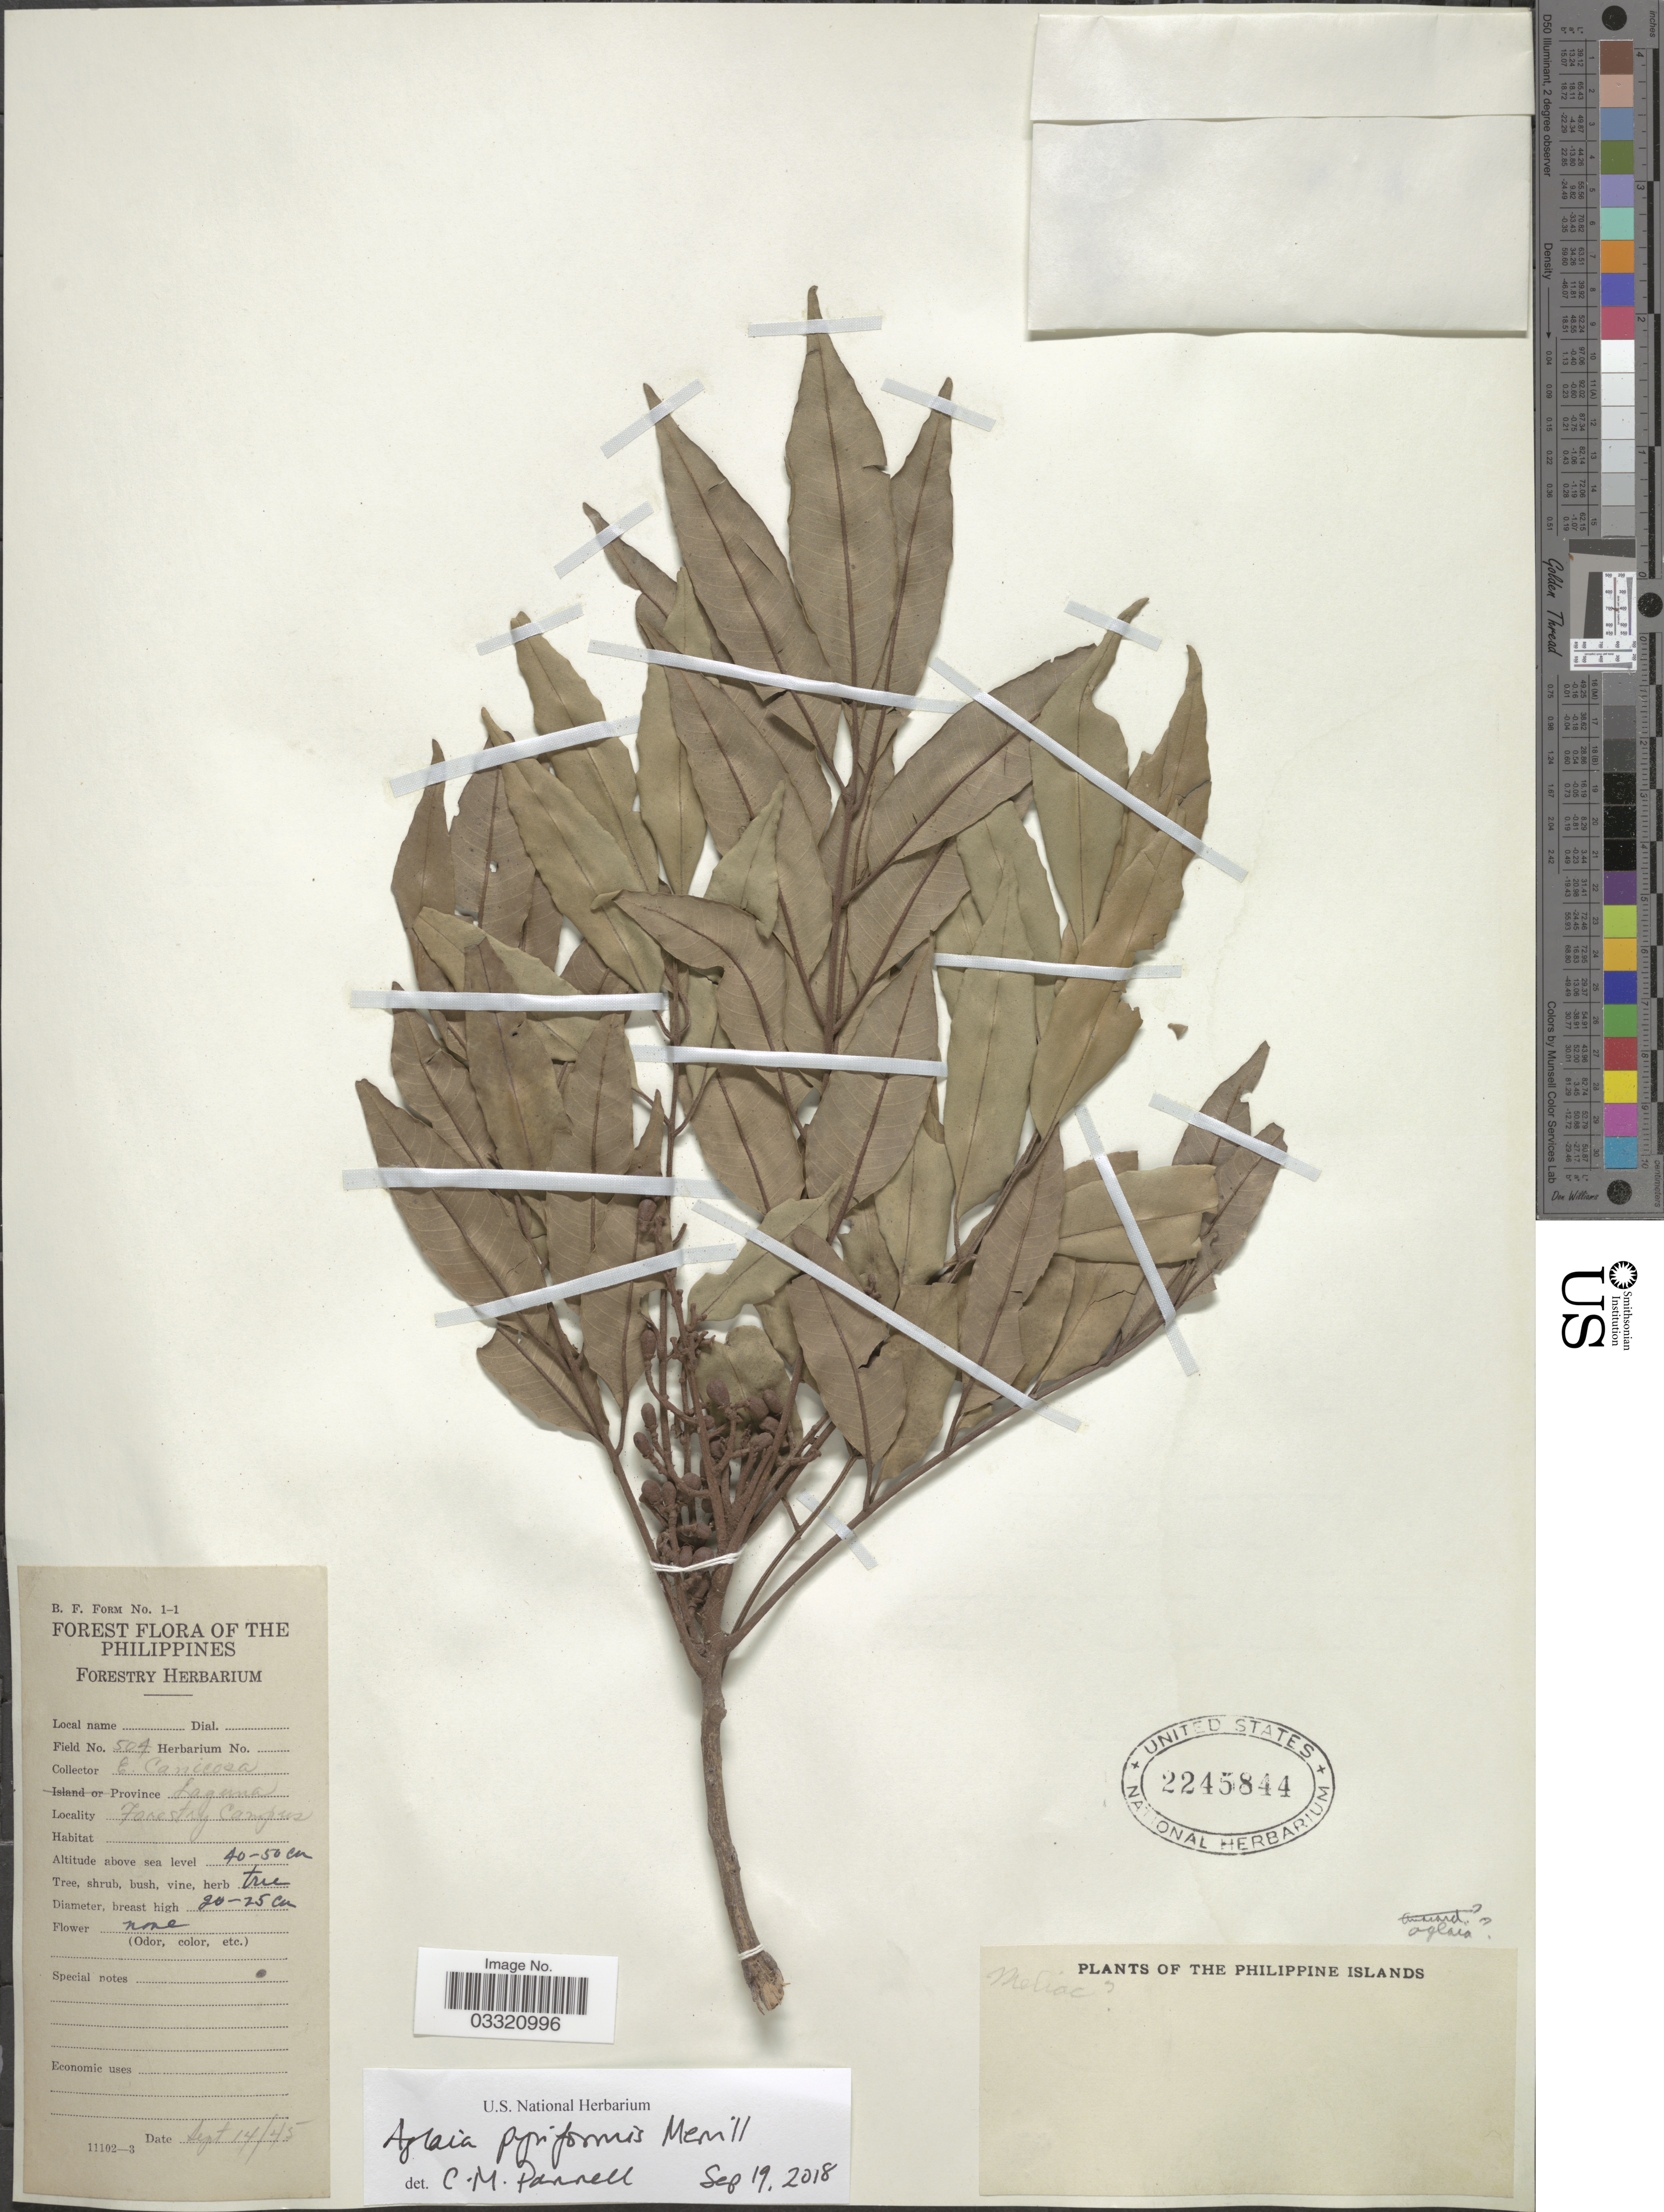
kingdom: Plantae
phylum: Tracheophyta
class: Magnoliopsida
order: Sapindales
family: Meliaceae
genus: Aglaia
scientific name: Aglaia pyriformis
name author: Merr.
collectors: E. Canicosa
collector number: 504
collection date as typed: Transcribed d/m/y: 14/9/45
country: Philippines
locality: Province Laguna. Forestry Campus.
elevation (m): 40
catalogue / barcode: US 2245844